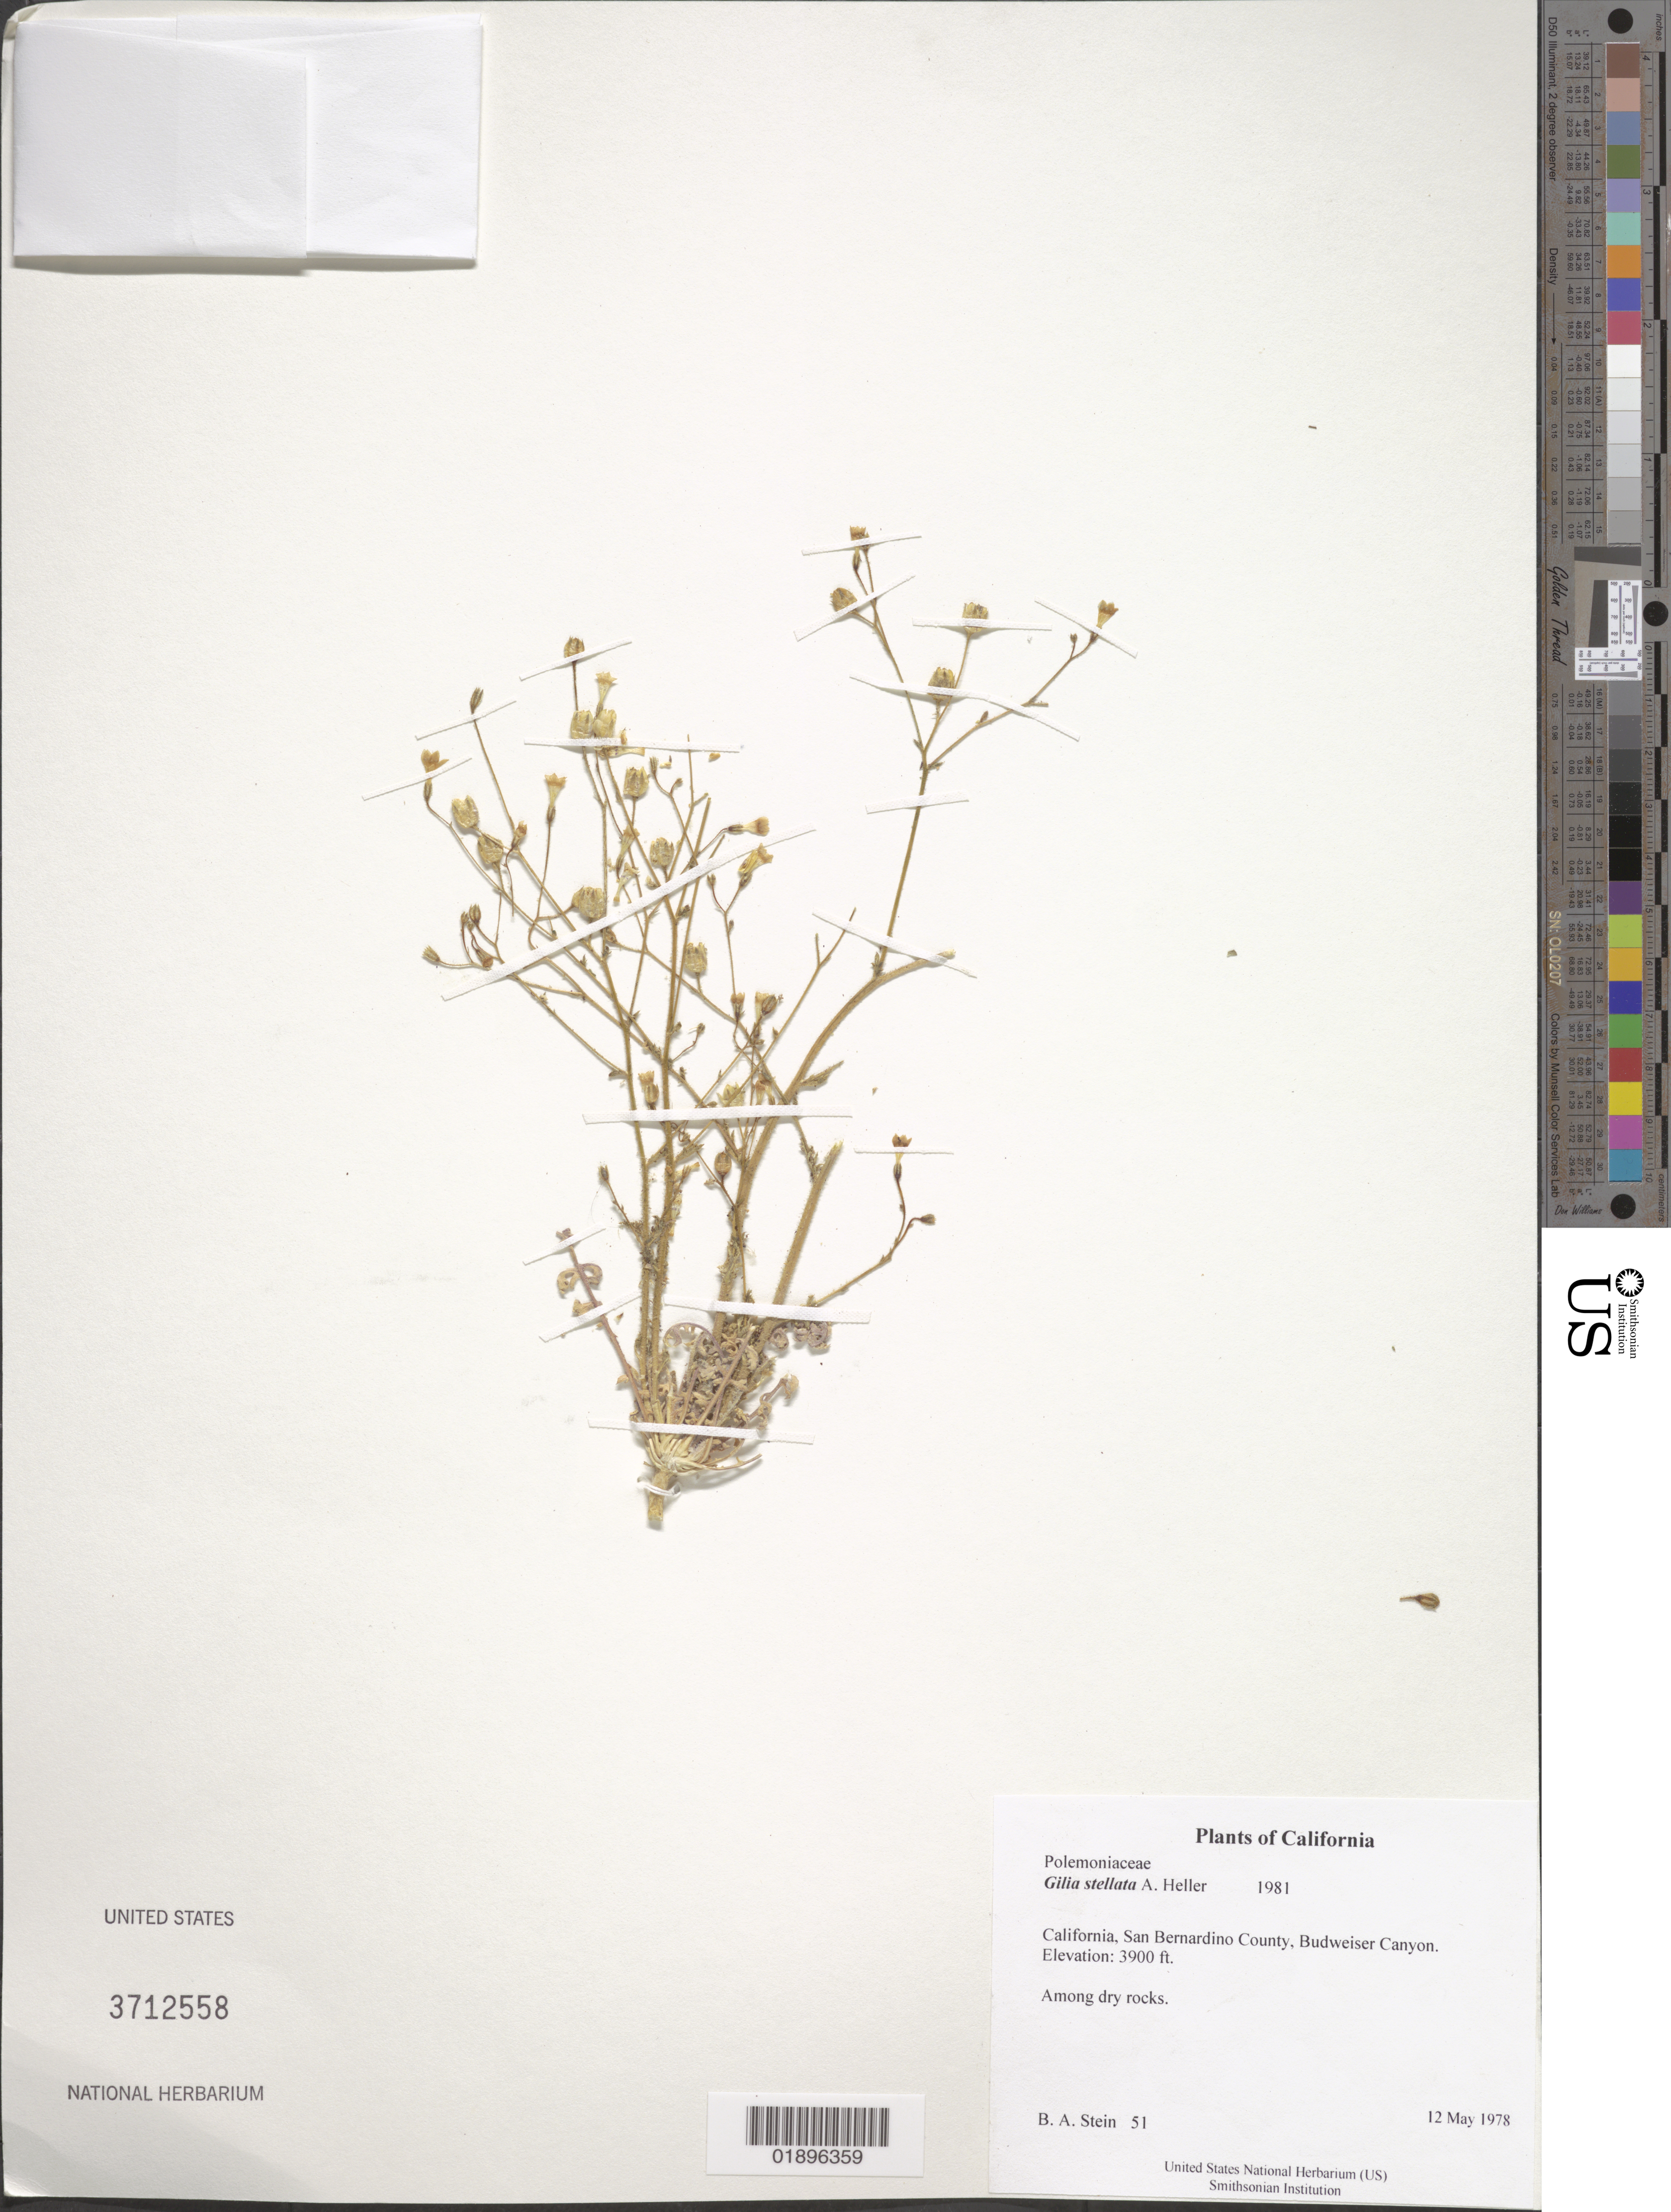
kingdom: Plantae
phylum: Tracheophyta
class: Magnoliopsida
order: Ericales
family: Polemoniaceae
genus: Gilia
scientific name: Gilia stellata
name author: A. Heller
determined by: Day, A. G.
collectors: B. A. Stein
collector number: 51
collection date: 1978-05-12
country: United States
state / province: California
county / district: San Bernardino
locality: Budweiser Canyon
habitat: Among dry rocks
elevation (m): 1189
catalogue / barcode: US 3712558